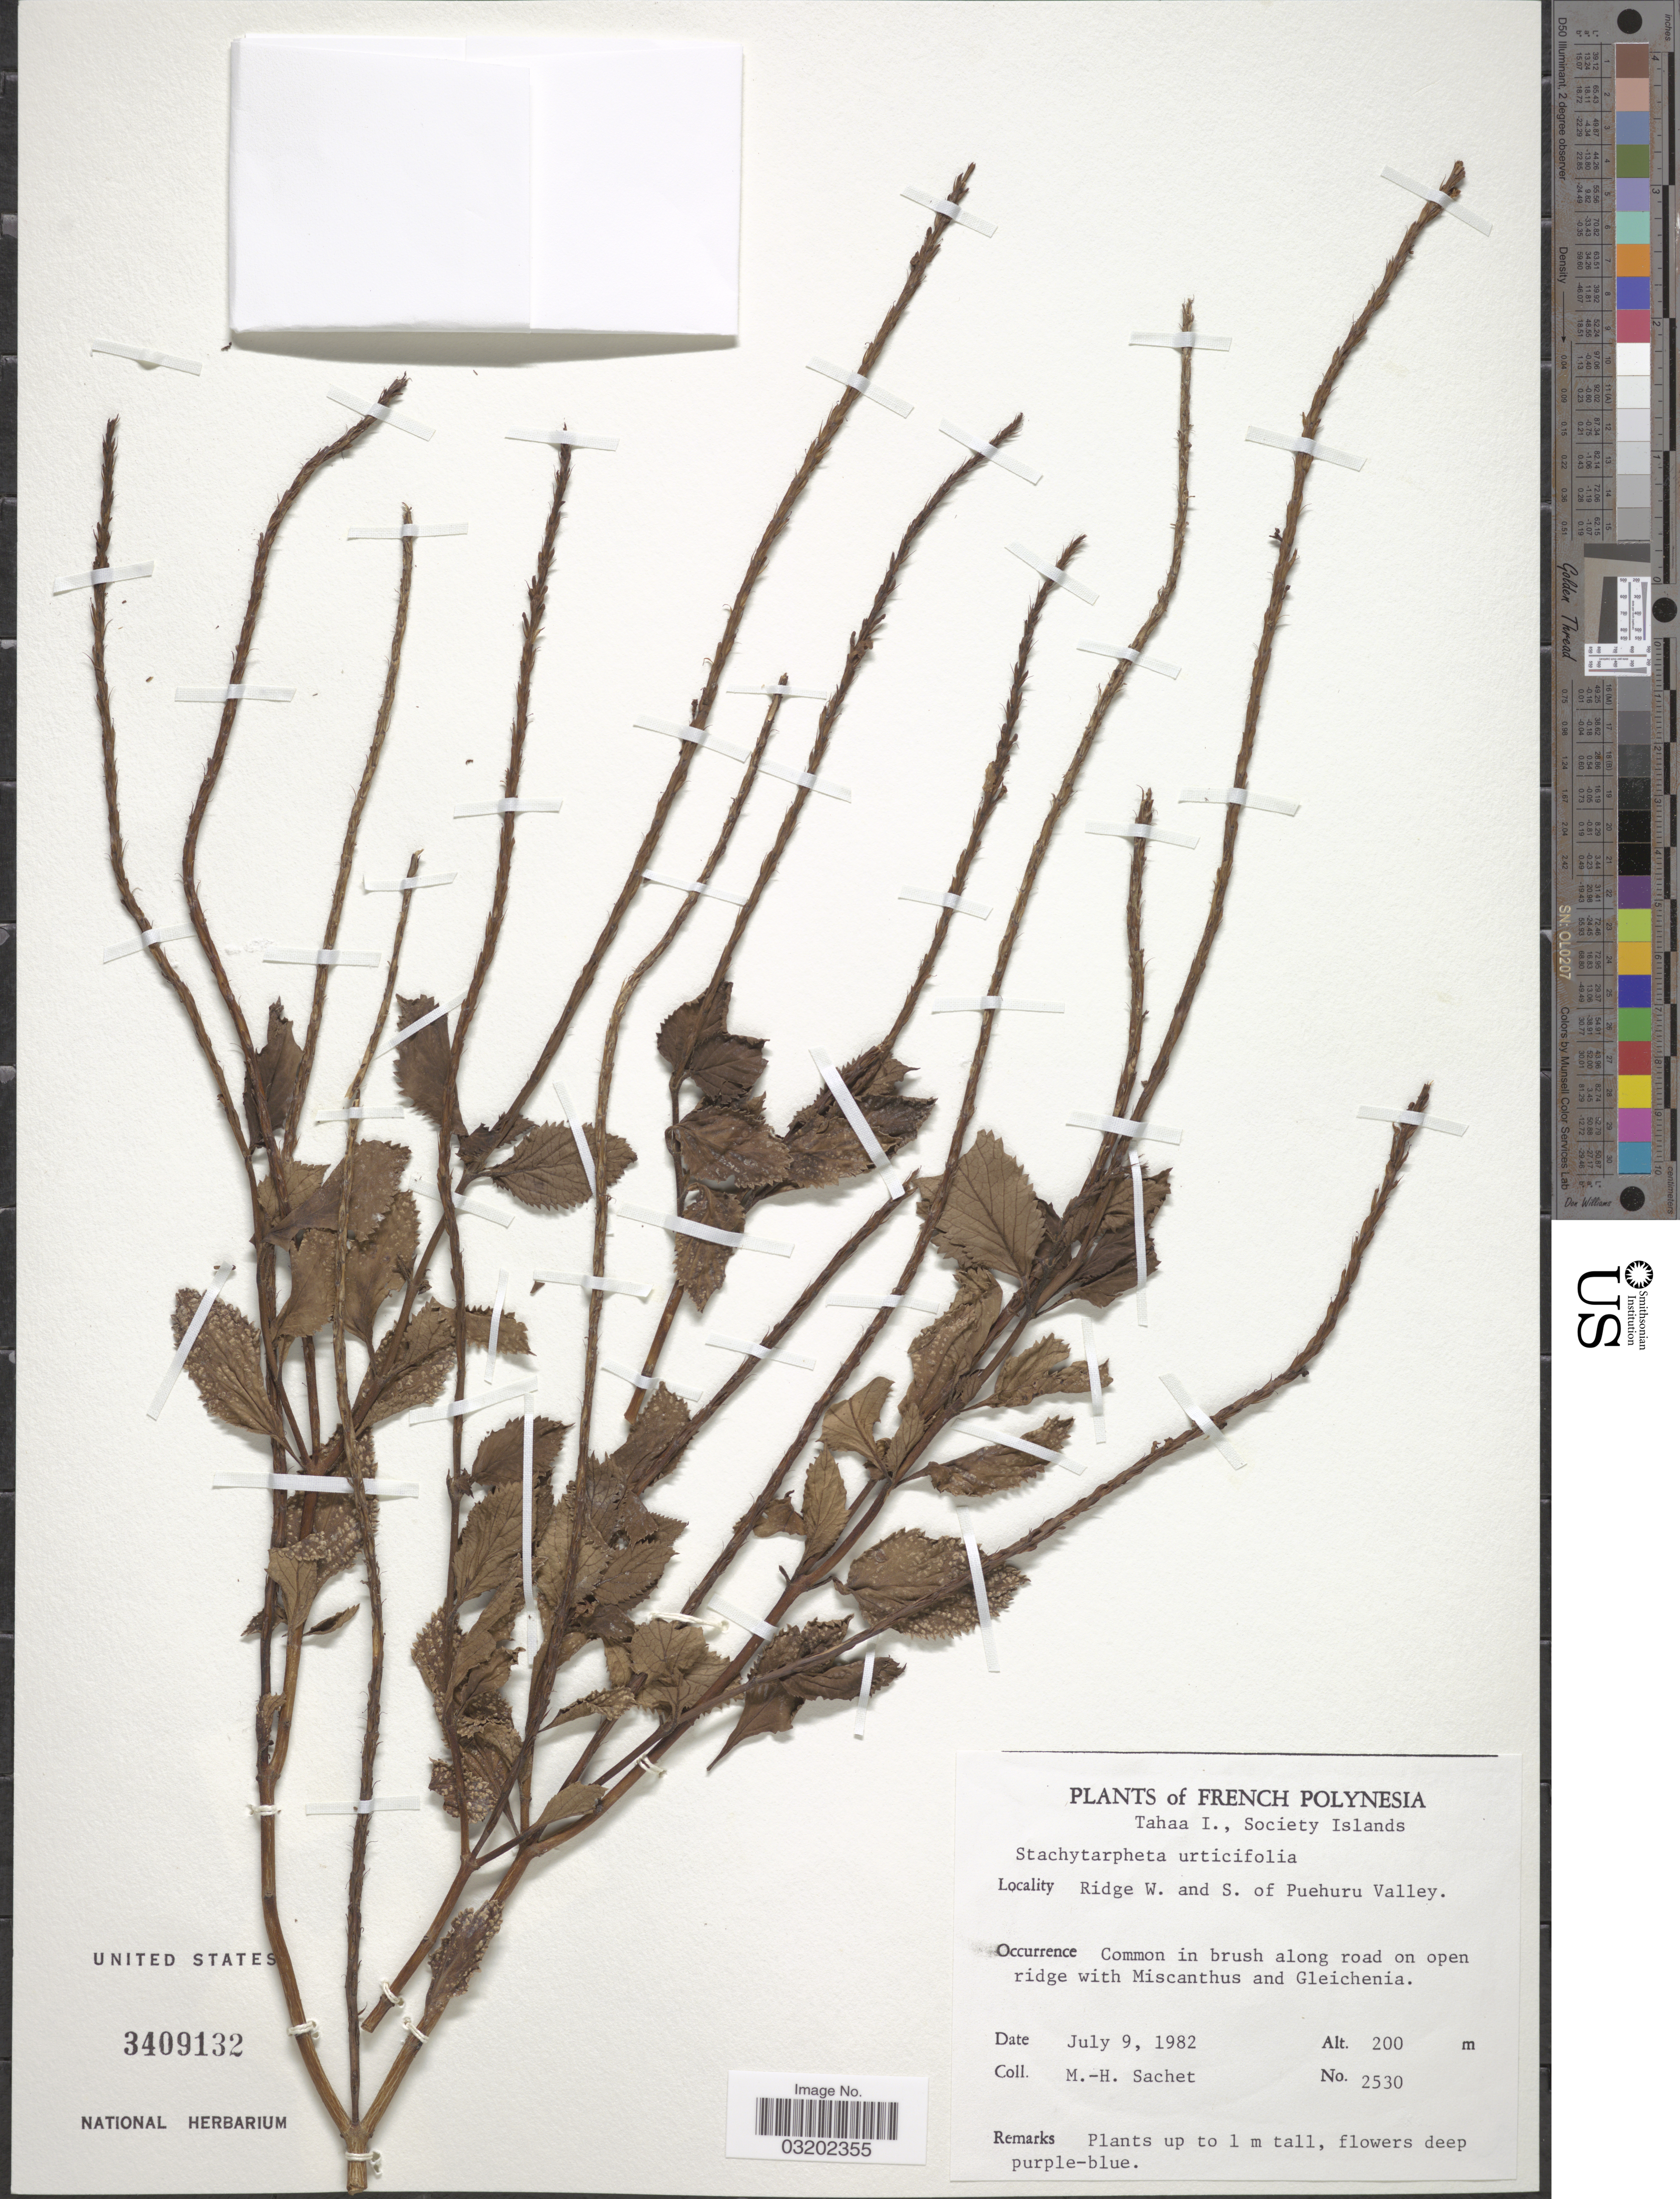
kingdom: Plantae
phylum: Tracheophyta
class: Magnoliopsida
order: Lamiales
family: Verbenaceae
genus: Stachytarpheta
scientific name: Stachytarpheta urticifolia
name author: Sims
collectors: M.-H. Sachet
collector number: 2530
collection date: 1982-07-09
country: French Polynesia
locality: Tahaa I., Society Islands. Ridge W. and S. of Puehuru Valley.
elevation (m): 200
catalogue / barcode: US 3409132